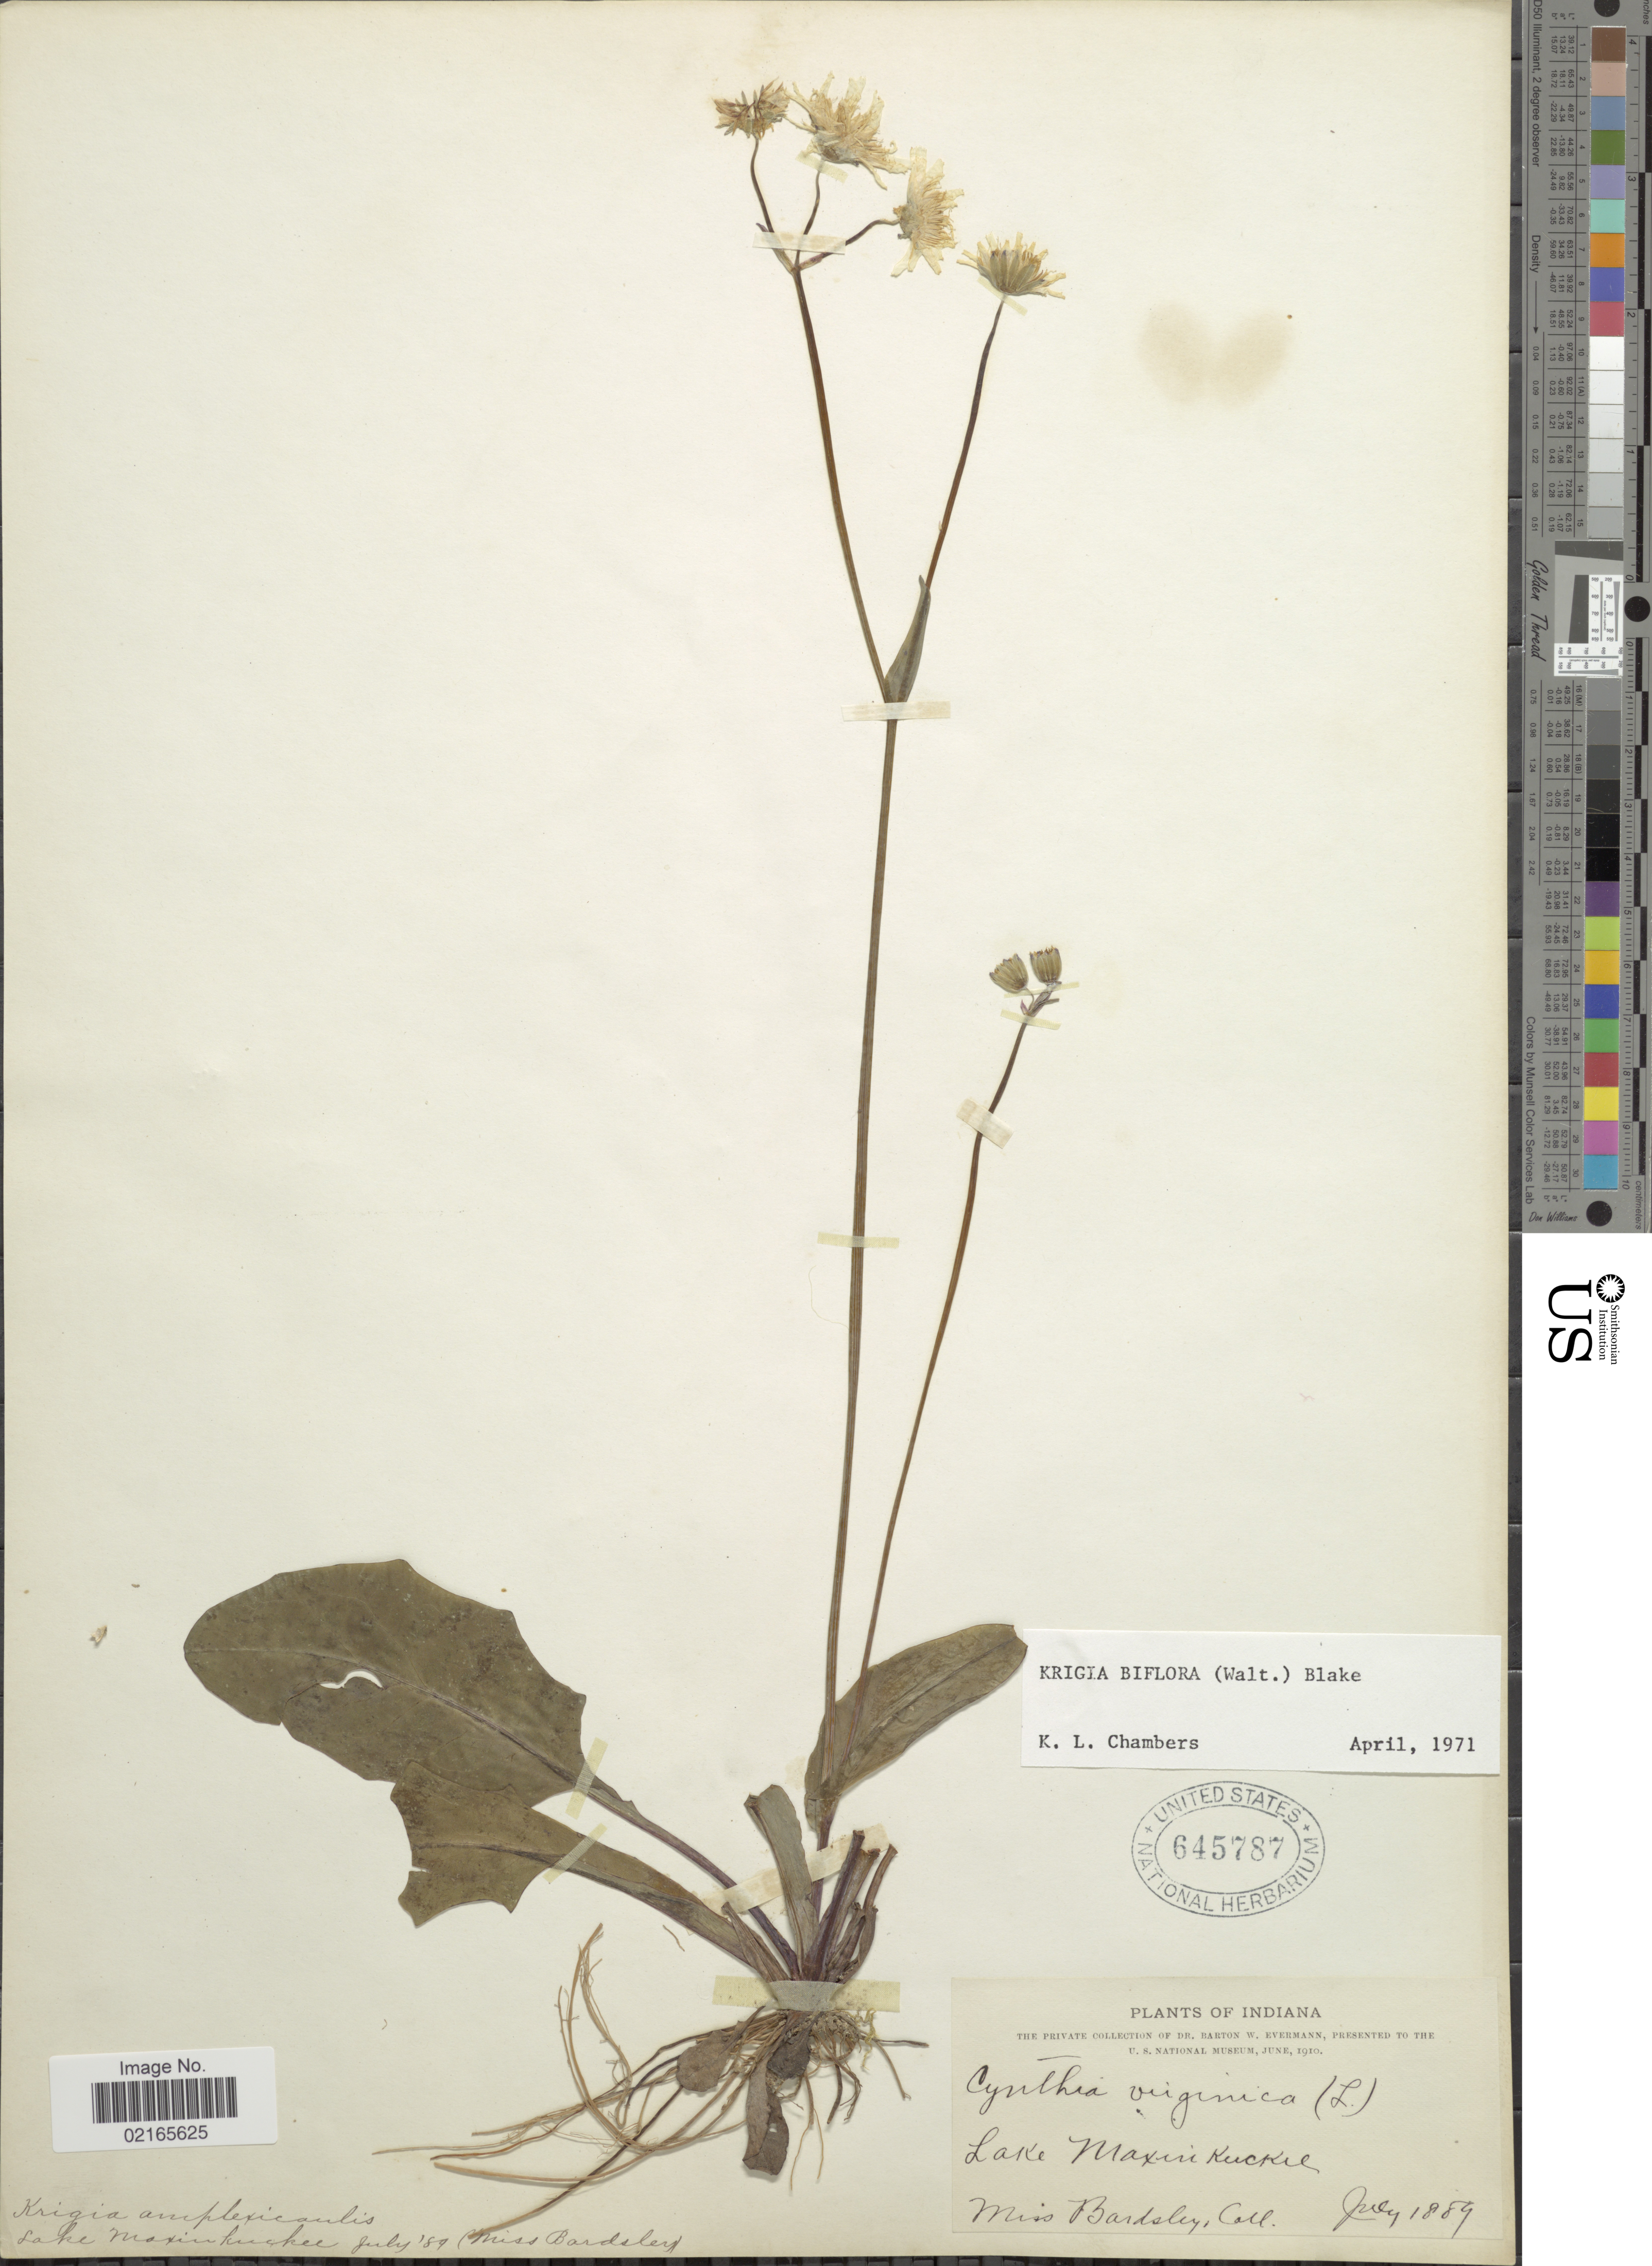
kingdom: Plantae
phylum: Tracheophyta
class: Magnoliopsida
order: Asterales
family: Asteraceae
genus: Krigia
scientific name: Krigia biflora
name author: (Walter) S.F. Blake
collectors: Bardsley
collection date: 1889-07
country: United States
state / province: Indiana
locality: Lake Maxinkuckee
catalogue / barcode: US 645787